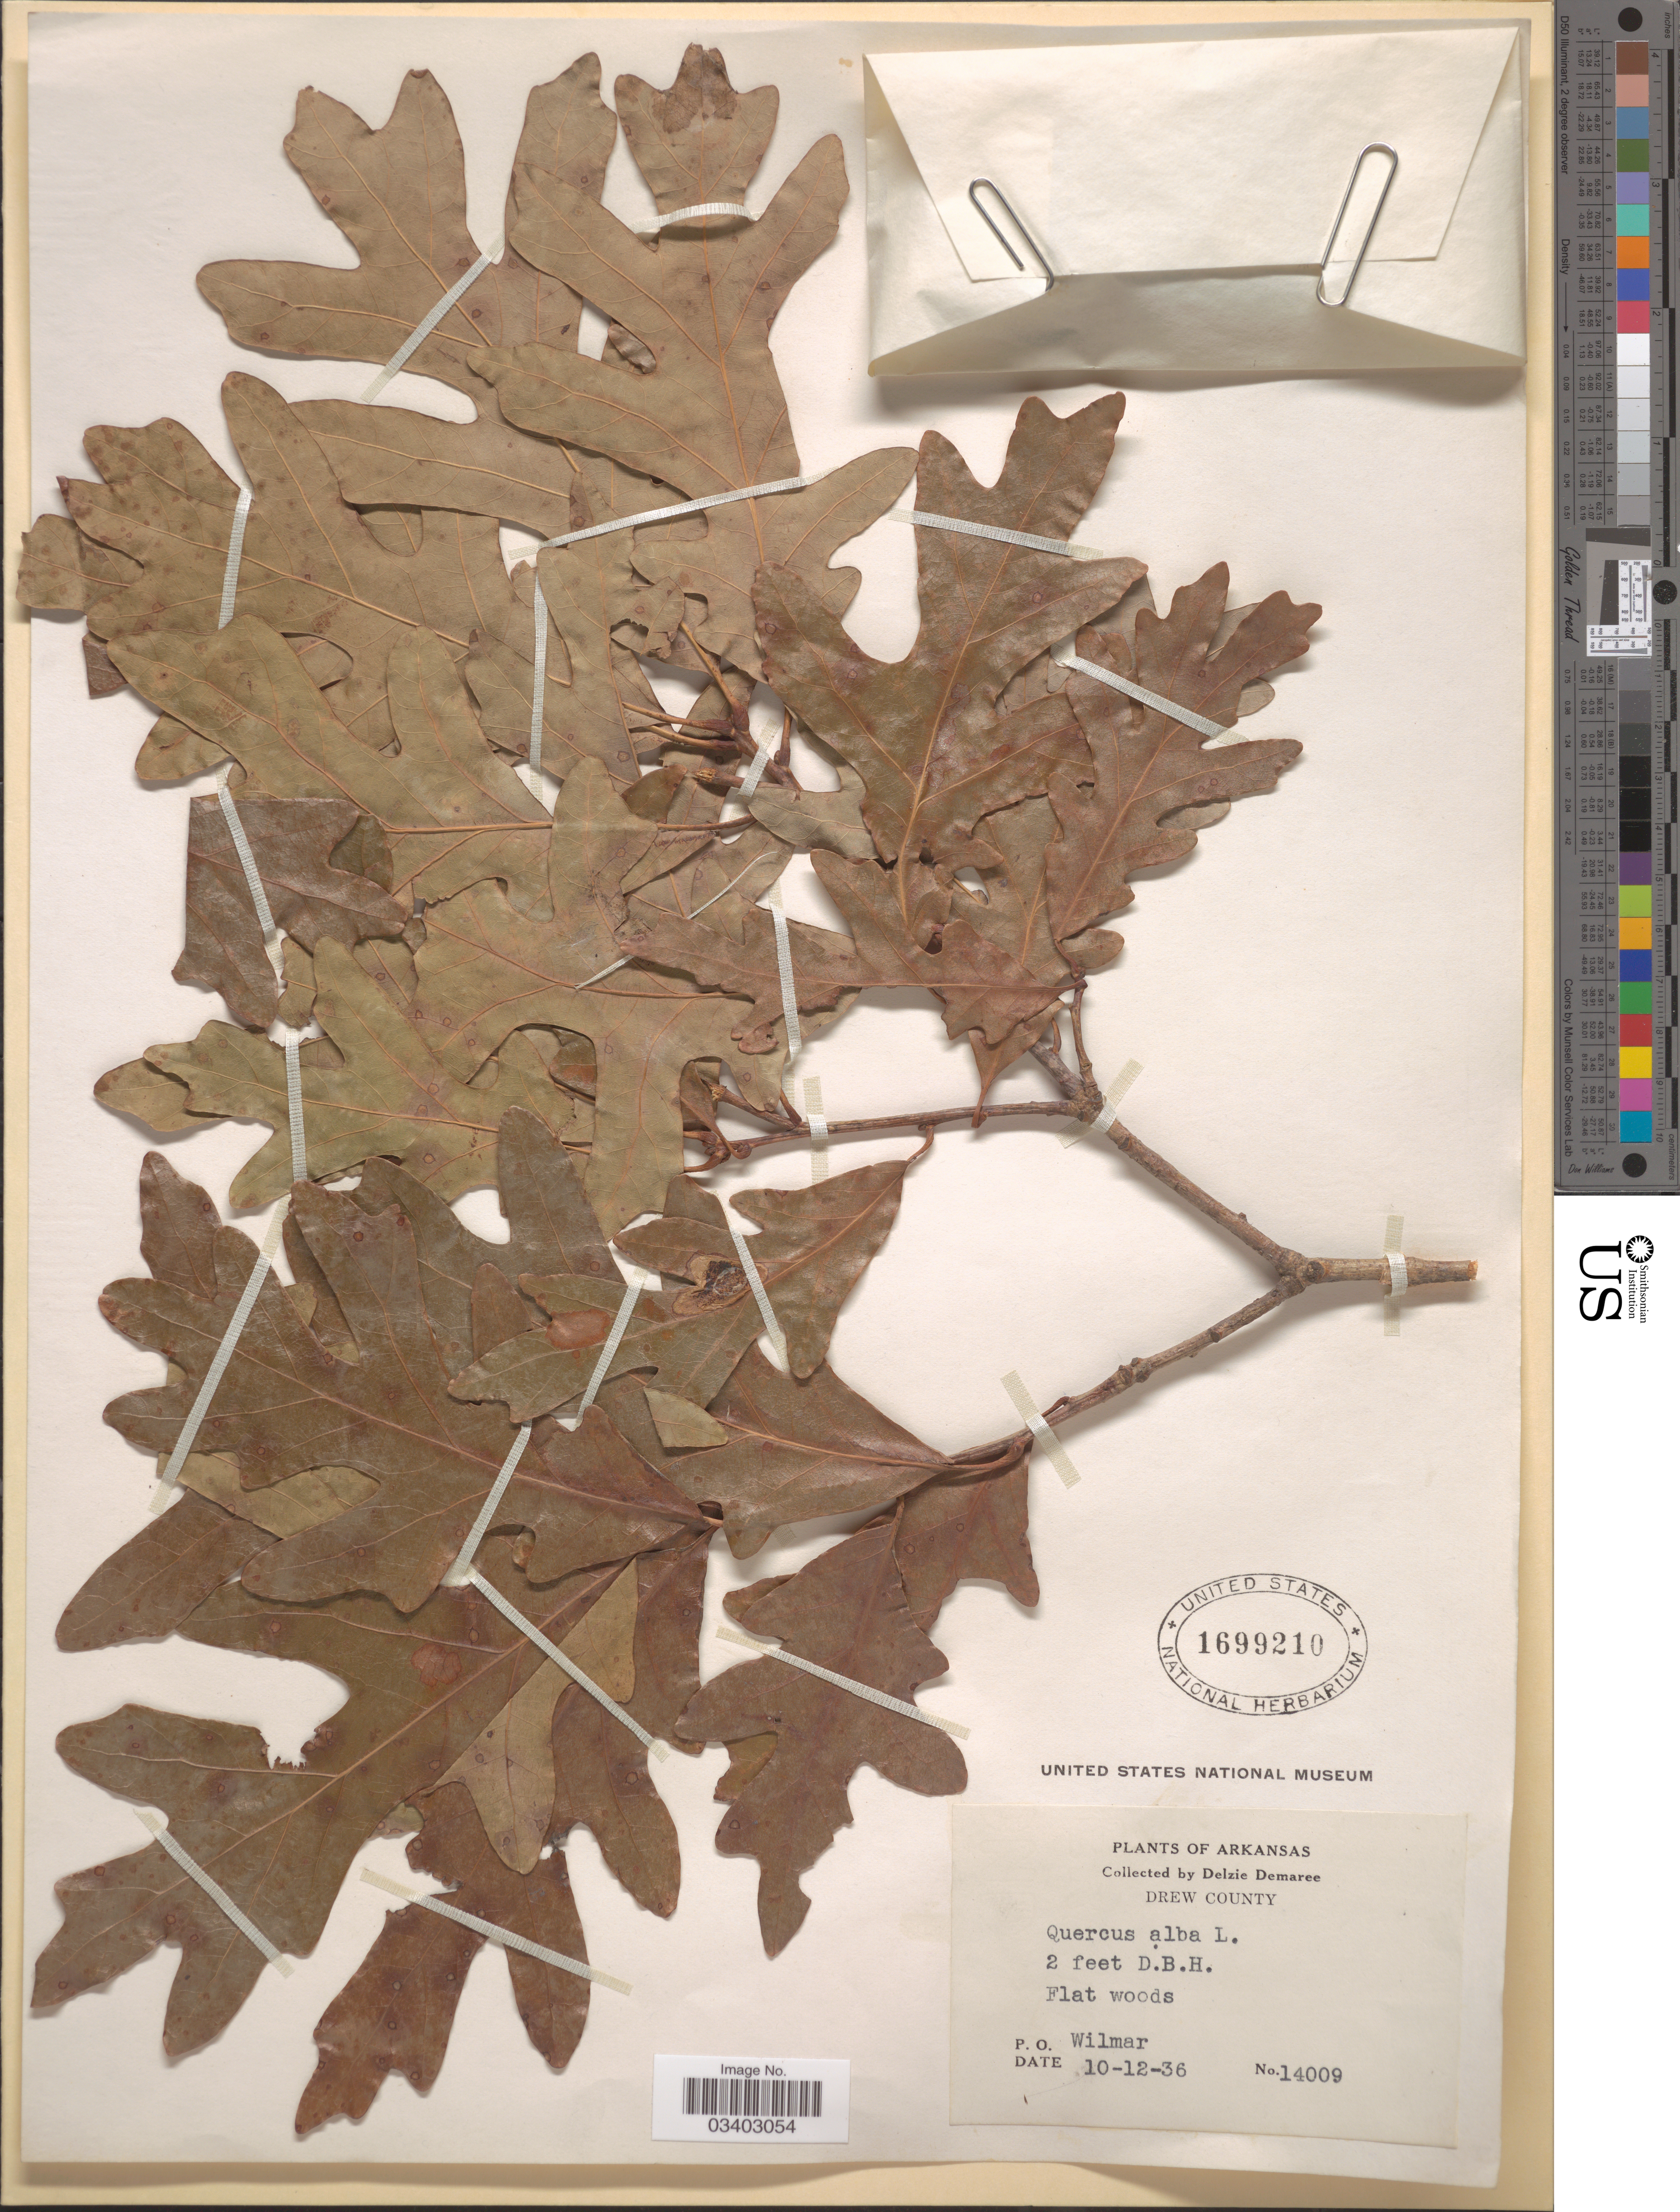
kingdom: Plantae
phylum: Tracheophyta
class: Magnoliopsida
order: Fagales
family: Fagaceae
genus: Quercus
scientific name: Quercus alba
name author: L.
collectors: D. Demaree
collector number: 14009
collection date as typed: Transcribed d/m/y: 12/10/36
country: United States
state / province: Arkansas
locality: Drew County, P.O. Wilmar.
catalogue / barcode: US 1699210